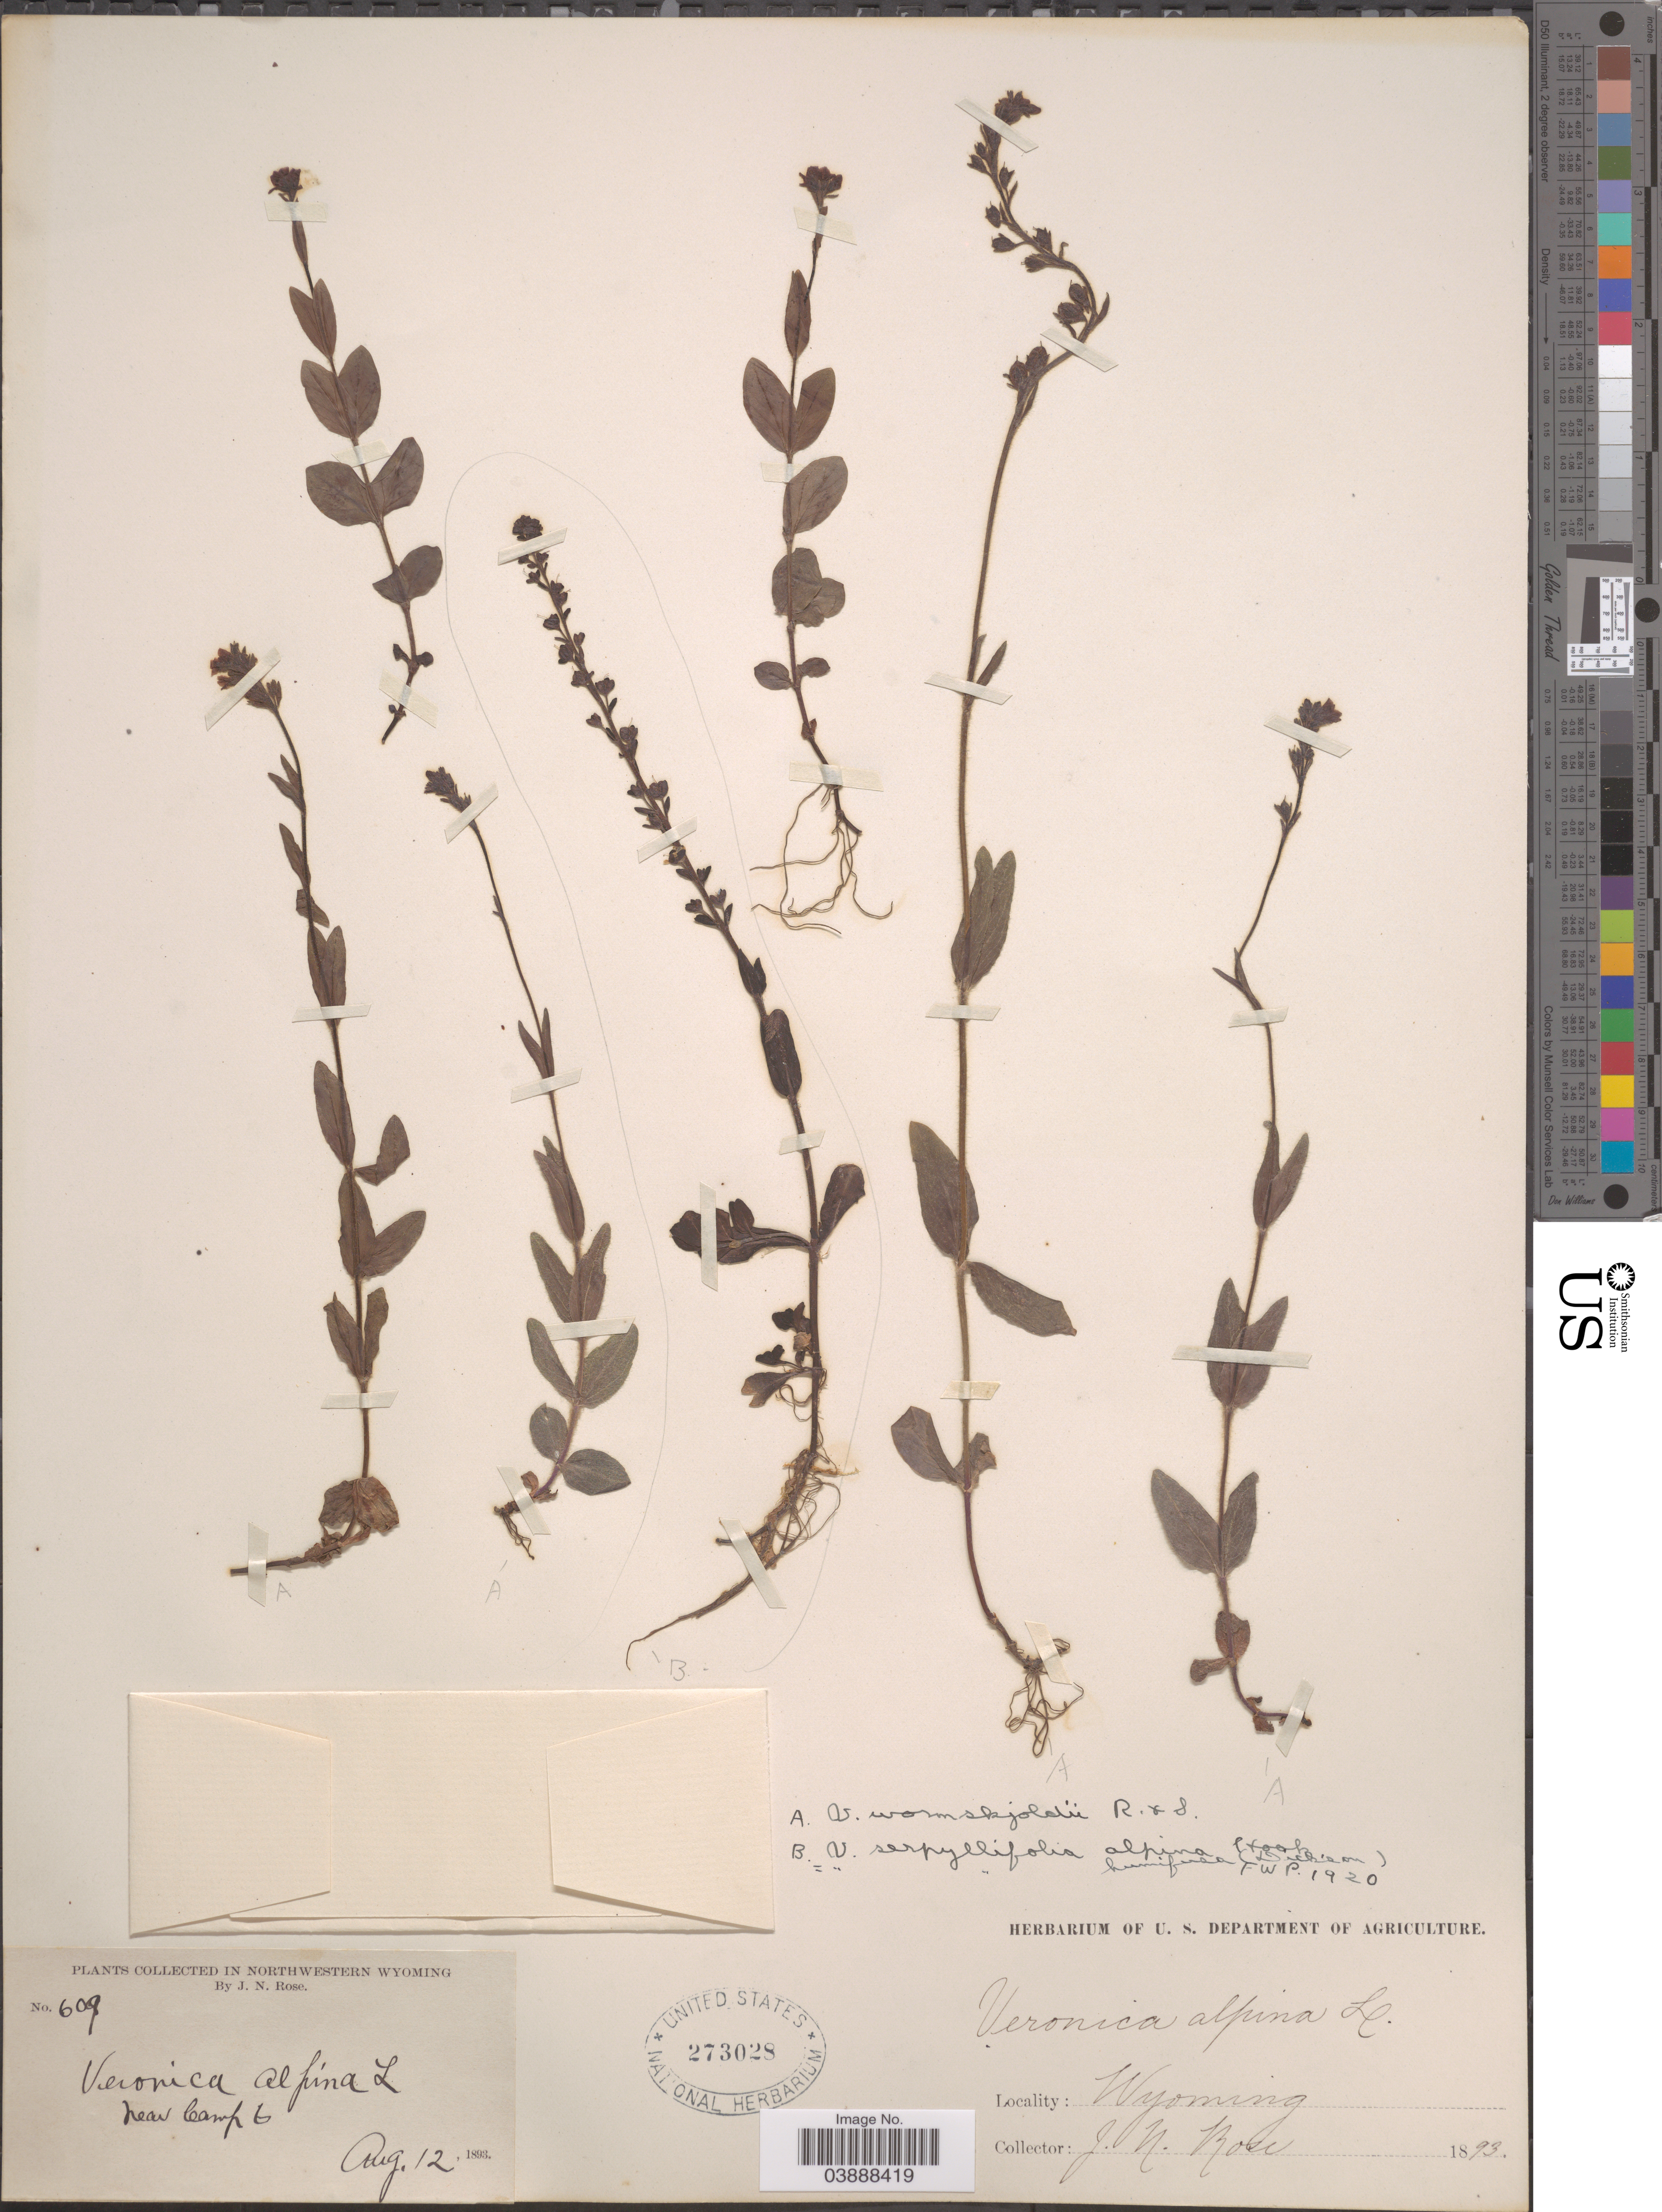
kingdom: Plantae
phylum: Tracheophyta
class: Magnoliopsida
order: Lamiales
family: Plantaginaceae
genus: Veronica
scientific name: Veronica wormskjoldii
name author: Roem. & Schult.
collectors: J. N. Rose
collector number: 609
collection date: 1893-08-12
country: United States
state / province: Wyoming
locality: Northwestern Wyoming. Near Camp 6.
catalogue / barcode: US 273028